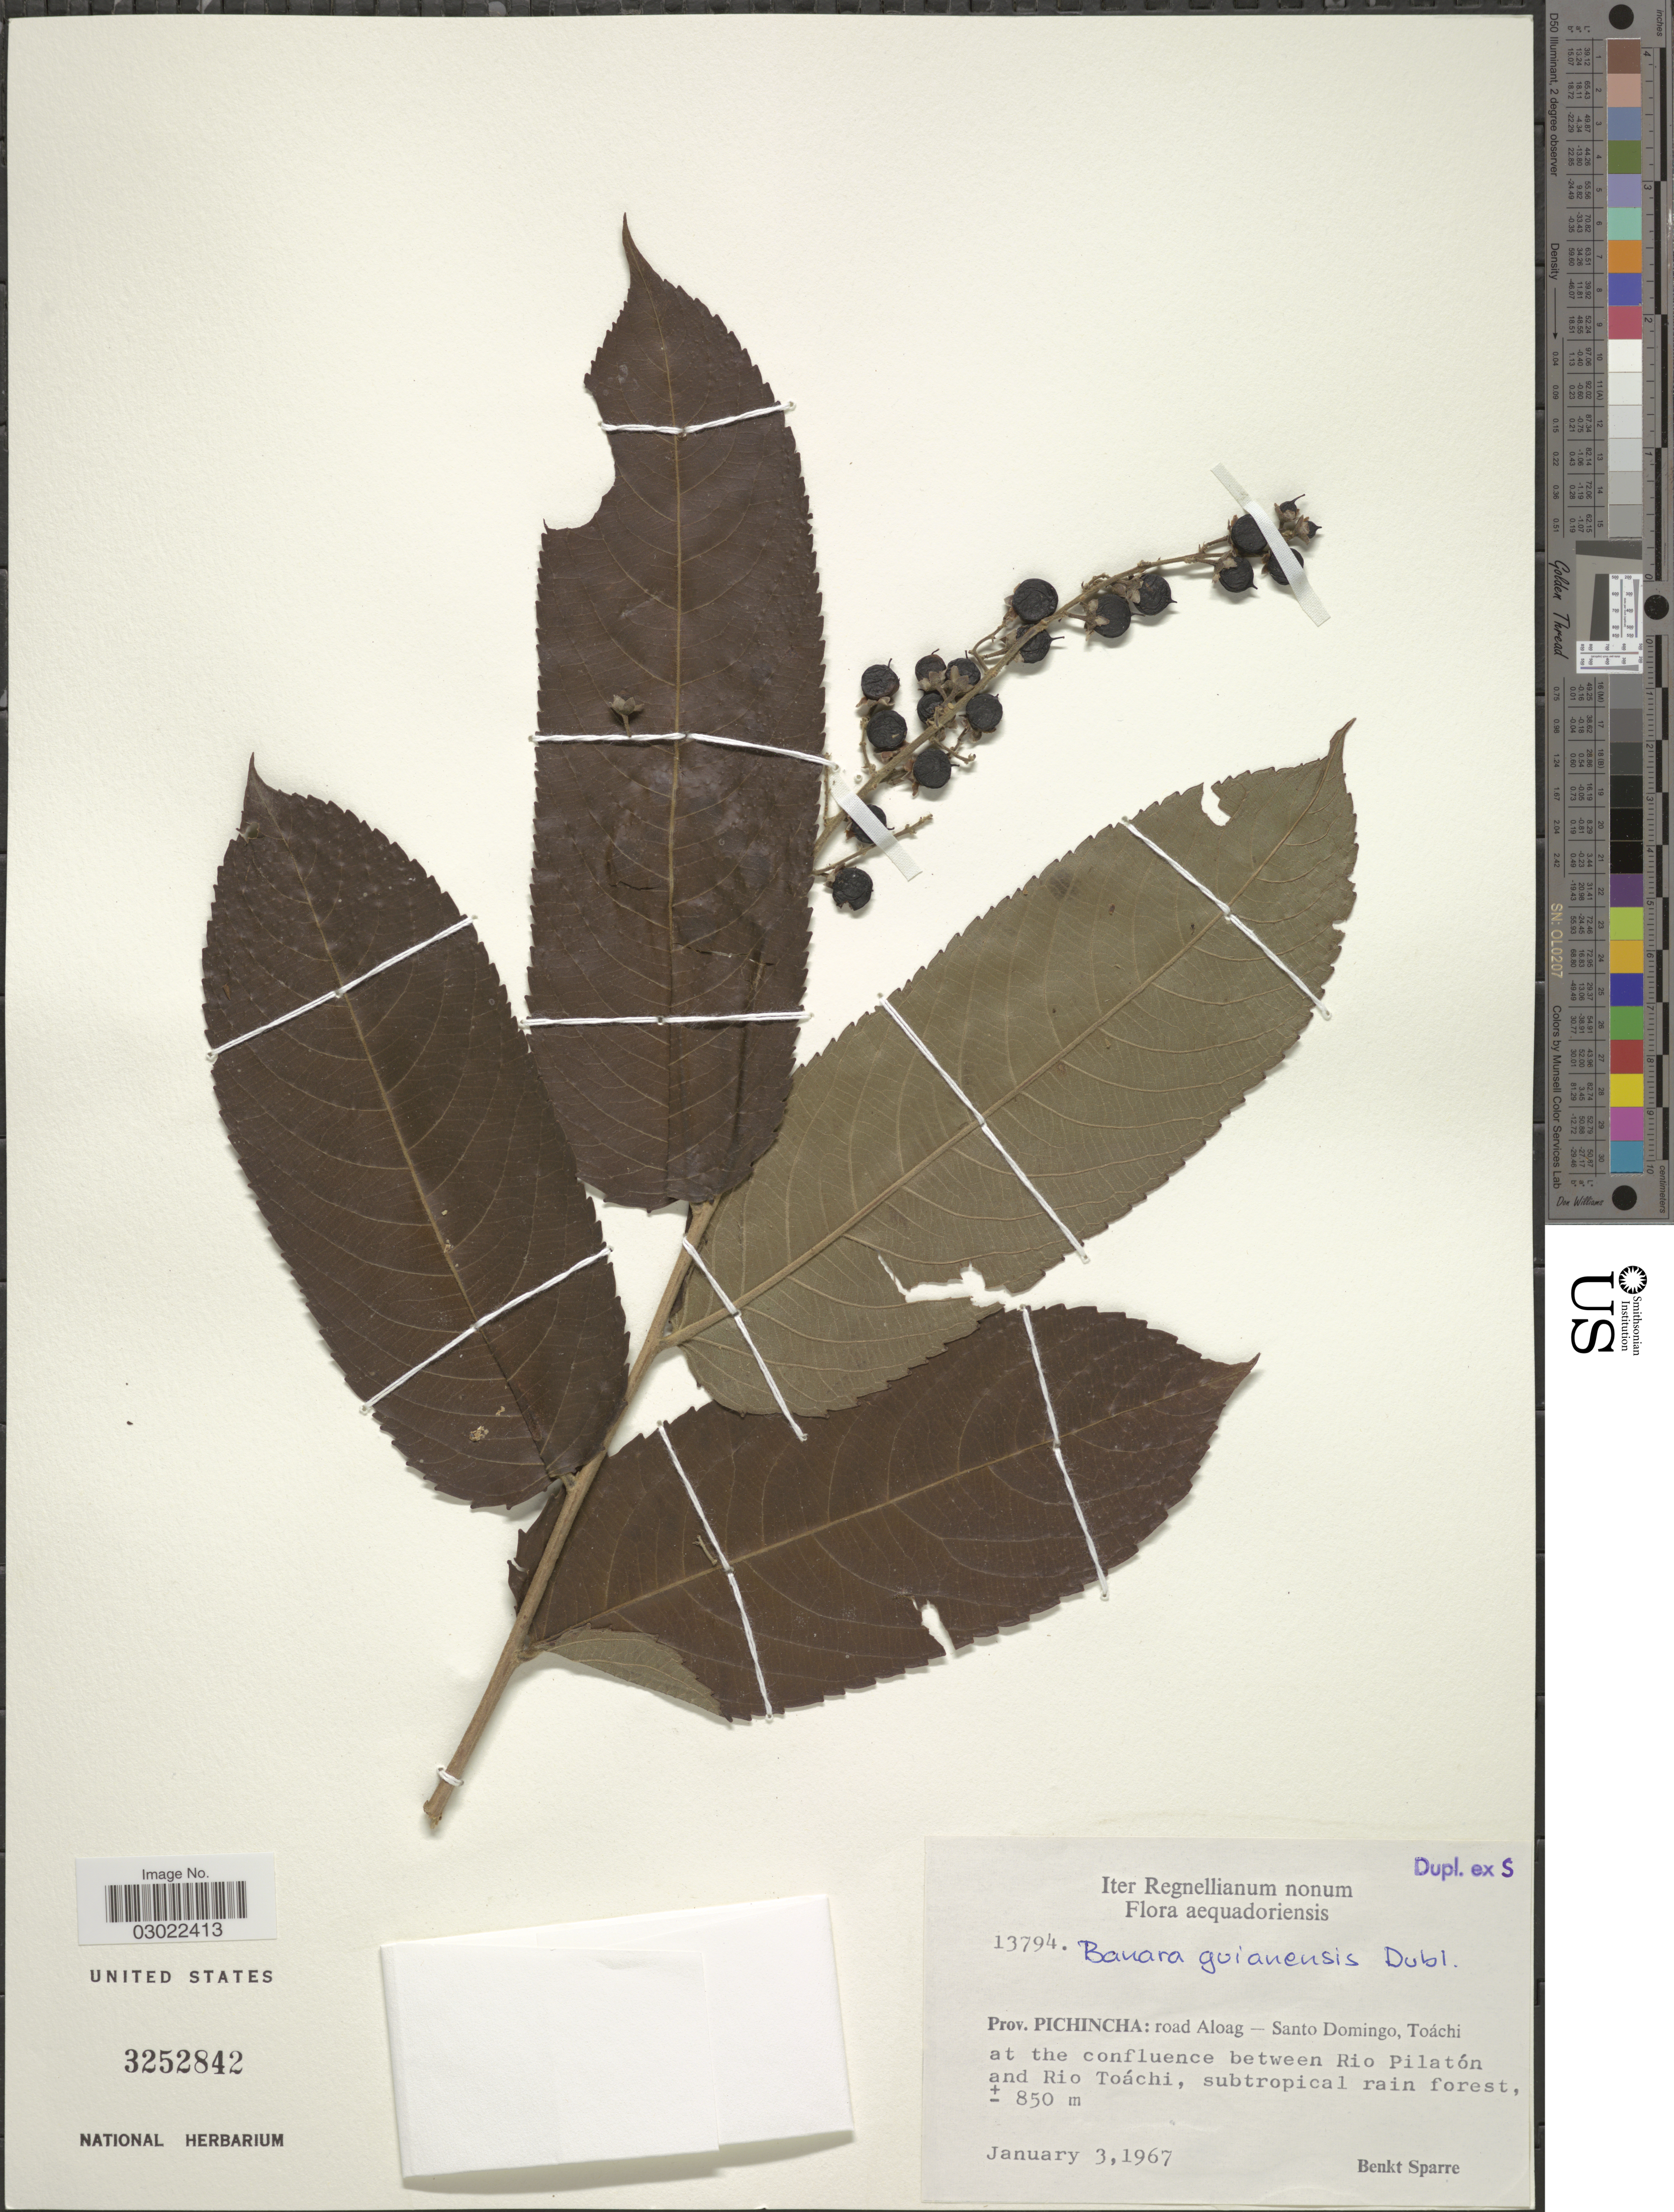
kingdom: Plantae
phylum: Tracheophyta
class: Magnoliopsida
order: Malpighiales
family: Salicaceae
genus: Banara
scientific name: Banara guianensis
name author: Aubl.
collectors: B. Sparre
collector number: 13794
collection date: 1967-01-03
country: Ecuador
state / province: Pichincha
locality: Prov. Pichincha: road Aloag - Santo Domingo, Toáchi at the confluence between Rio Pilatón and Rio Toáchi, subtropical rain forest.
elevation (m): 850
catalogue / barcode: US 3252842